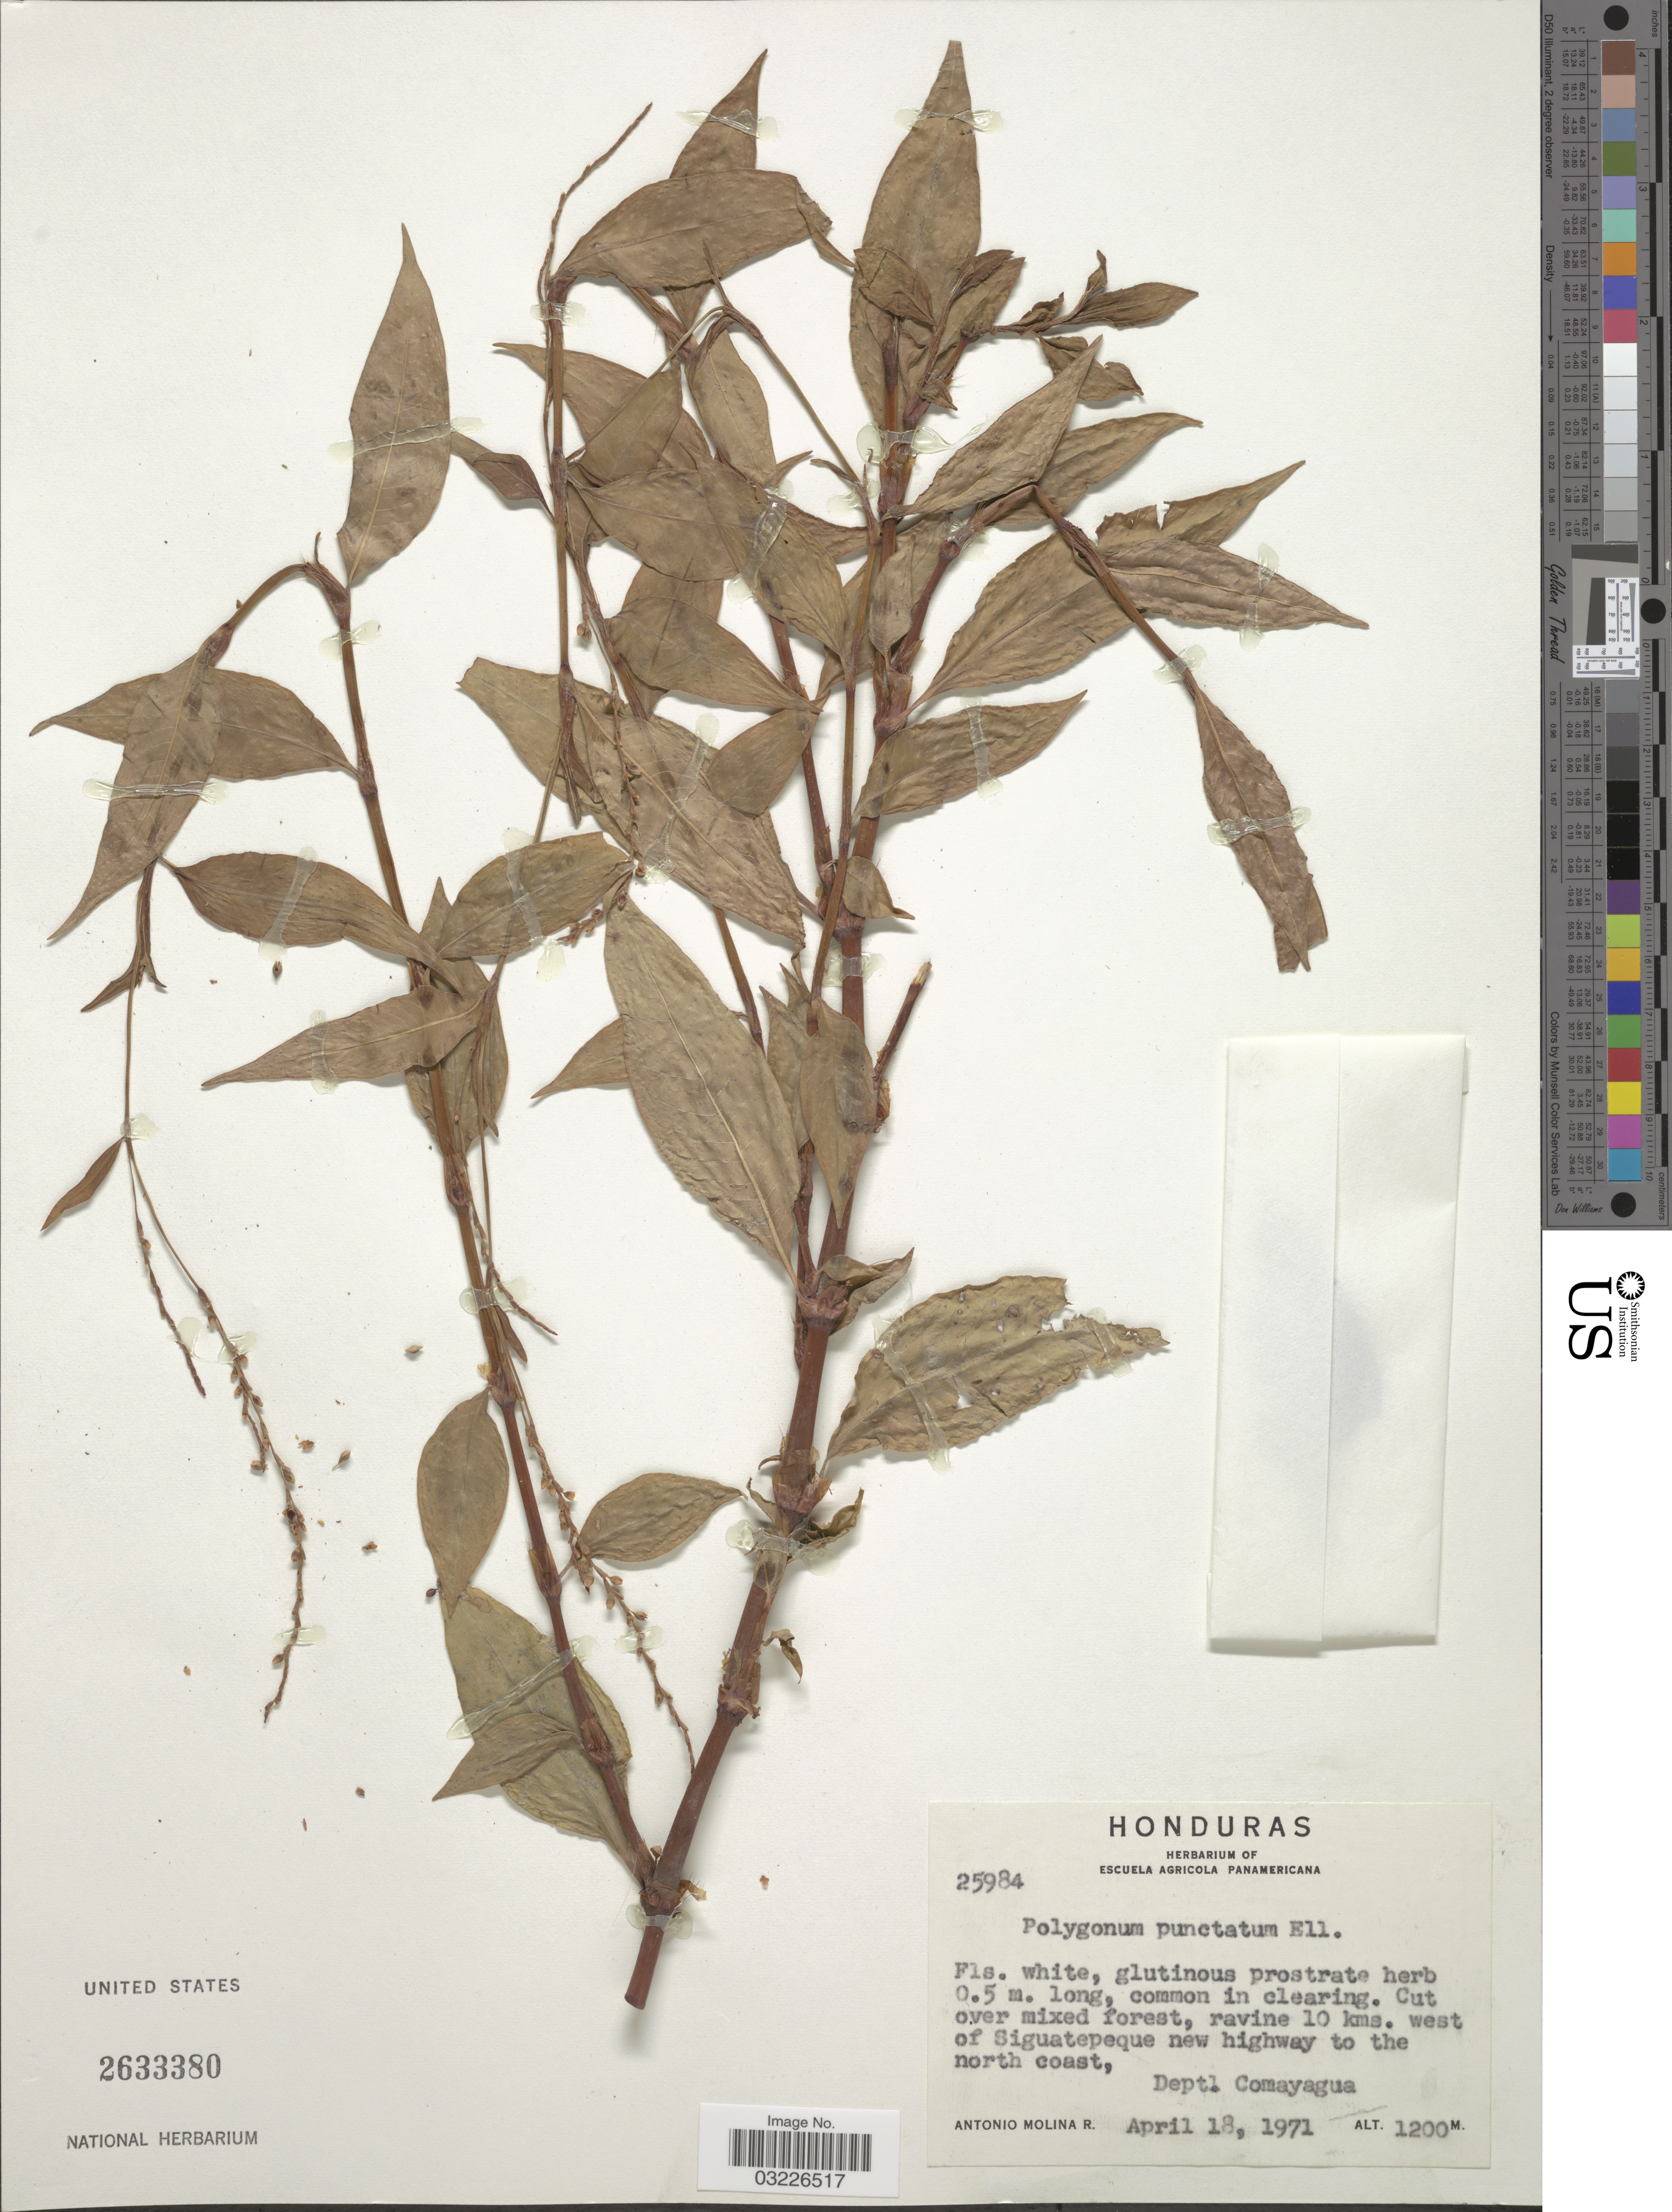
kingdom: Plantae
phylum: Tracheophyta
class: Magnoliopsida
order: Caryophyllales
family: Polygonaceae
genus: Polygonum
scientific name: Polygonum punctatum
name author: Elliott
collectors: A. Molina R.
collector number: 25984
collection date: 1971-04-18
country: Honduras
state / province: Comayagua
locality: Ravine 10 kms. west of Siguatepeque new highway to the north coast, Dept. Comayagua.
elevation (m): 1200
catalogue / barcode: US 2633380